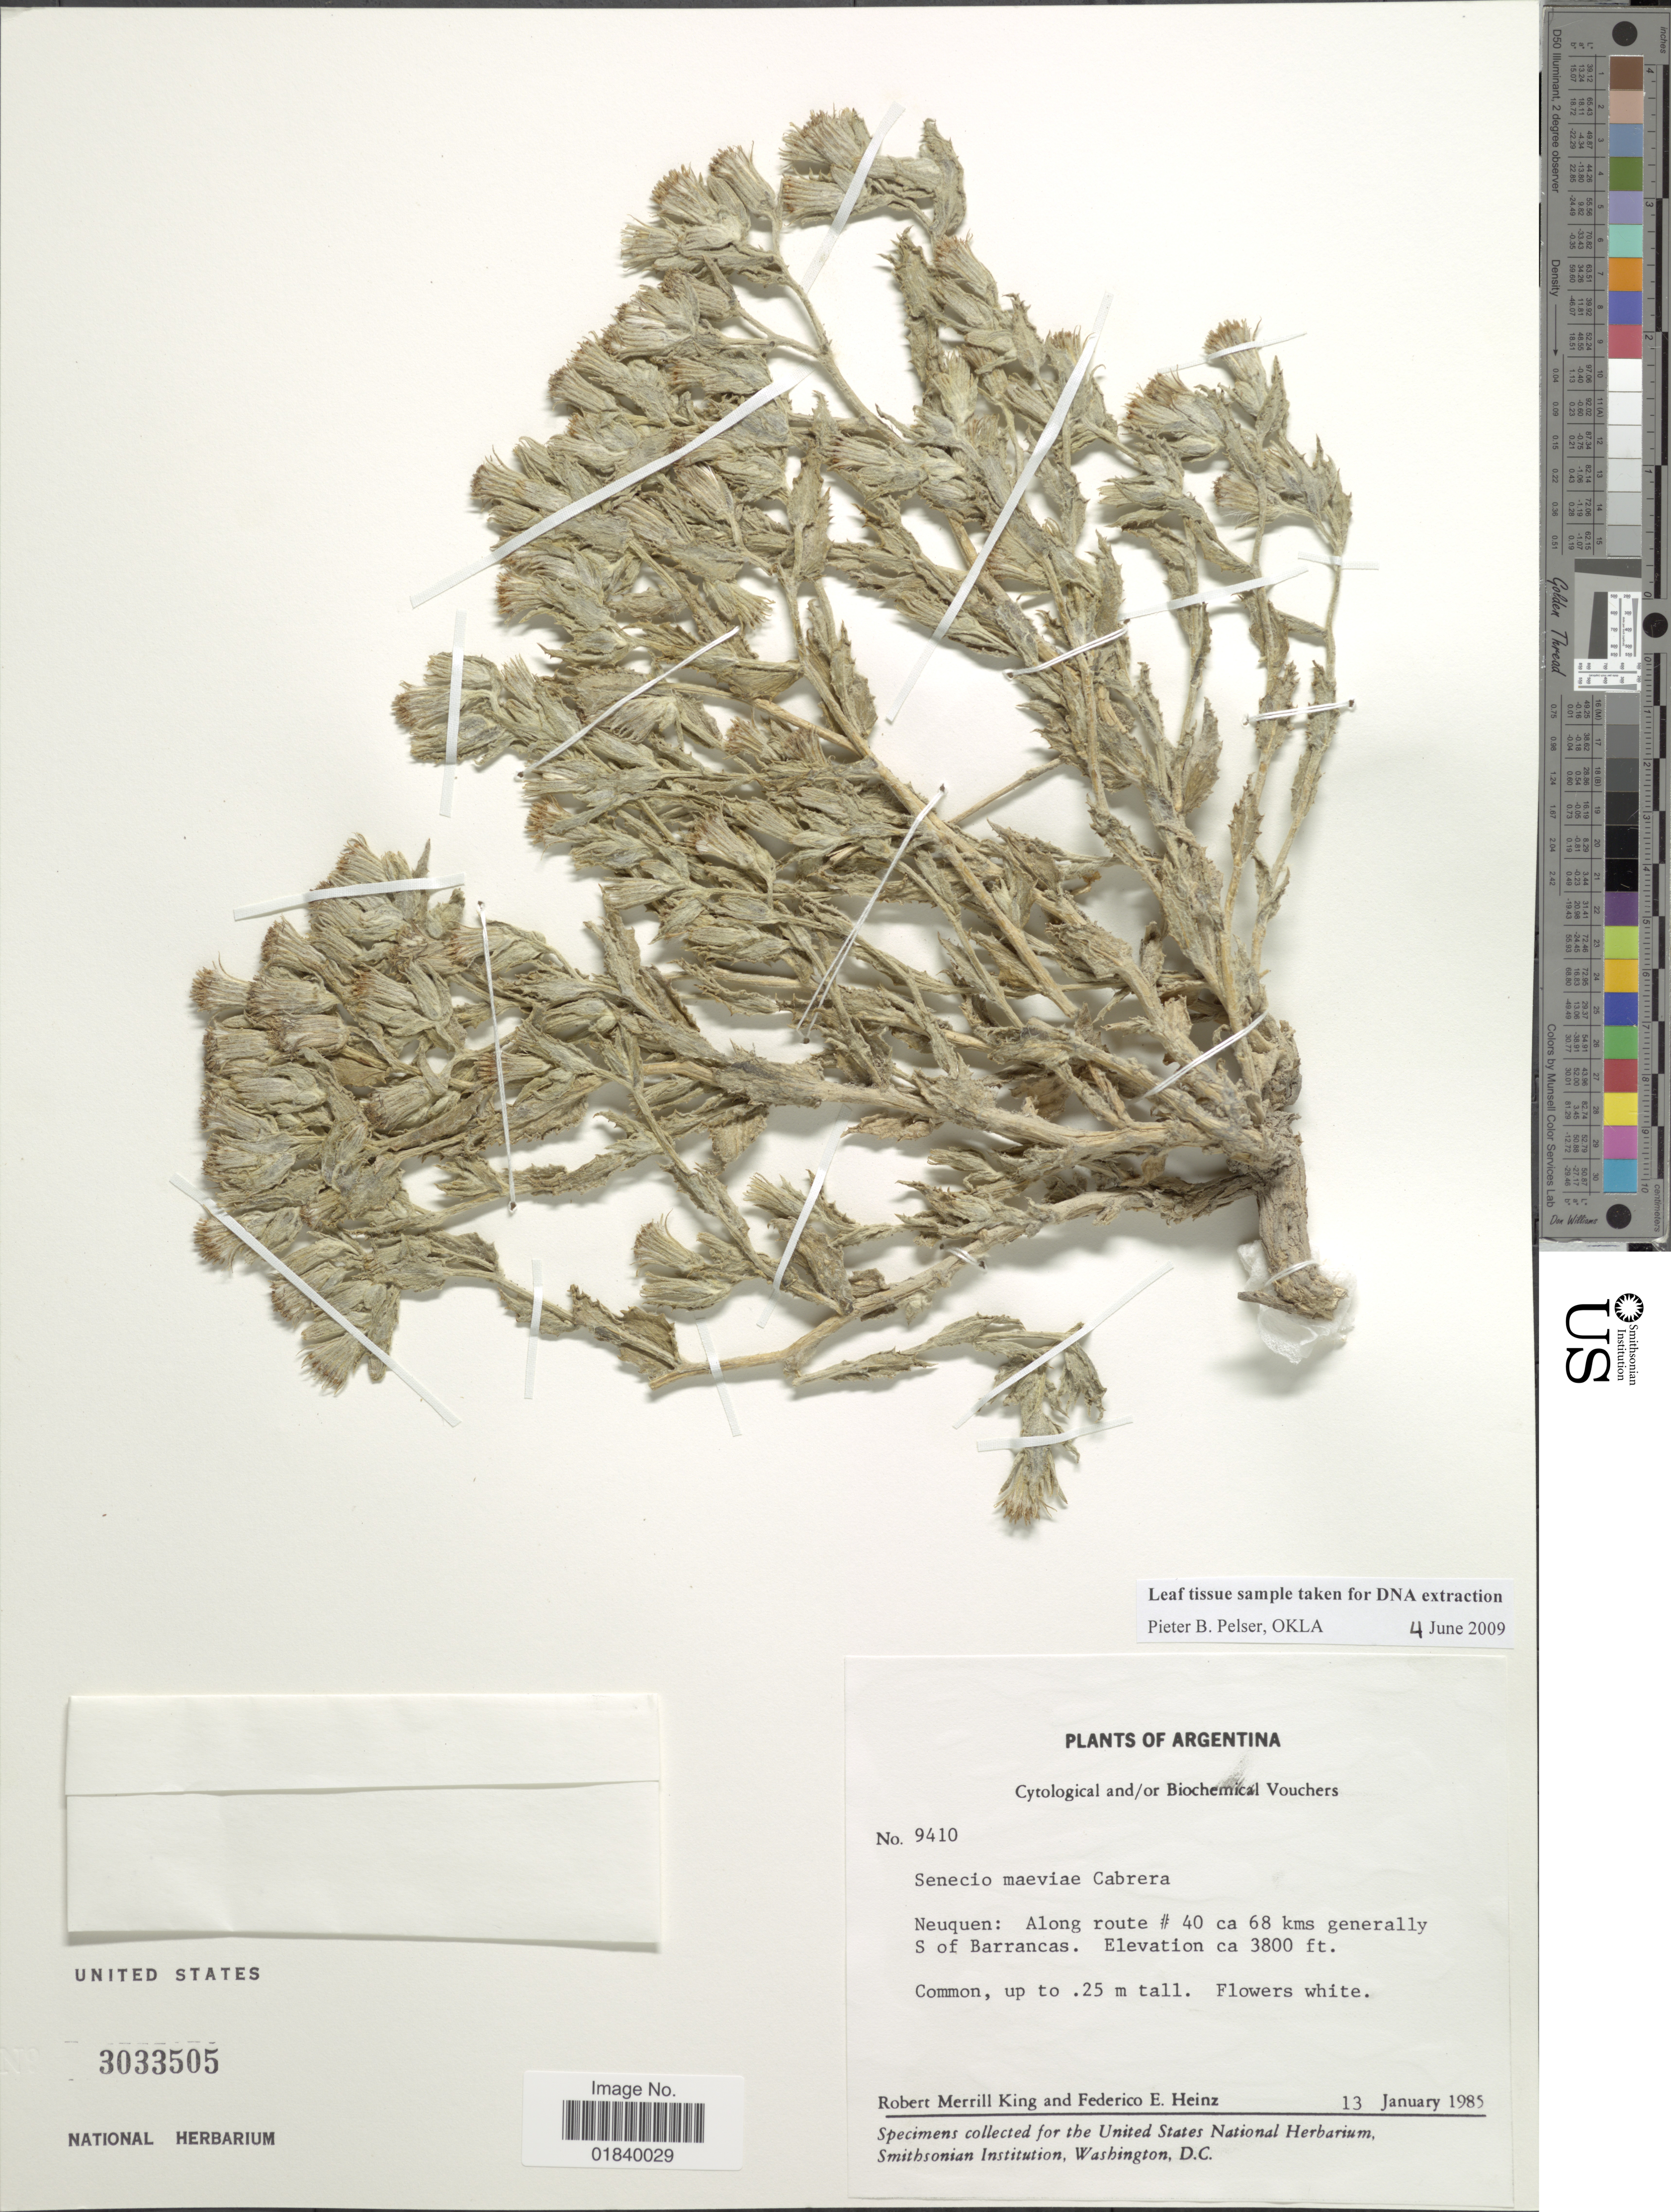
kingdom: Plantae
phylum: Tracheophyta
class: Magnoliopsida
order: Asterales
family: Asteraceae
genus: Senecio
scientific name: Senecio maeviae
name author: Cabrera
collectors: R. M. King & F. Heinz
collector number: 9410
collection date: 1985-01-13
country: Argentina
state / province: Neuquen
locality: Neuquen: Along route #40 ca 68 kms generally S of Barrancas.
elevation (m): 1158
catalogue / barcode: US 3033505